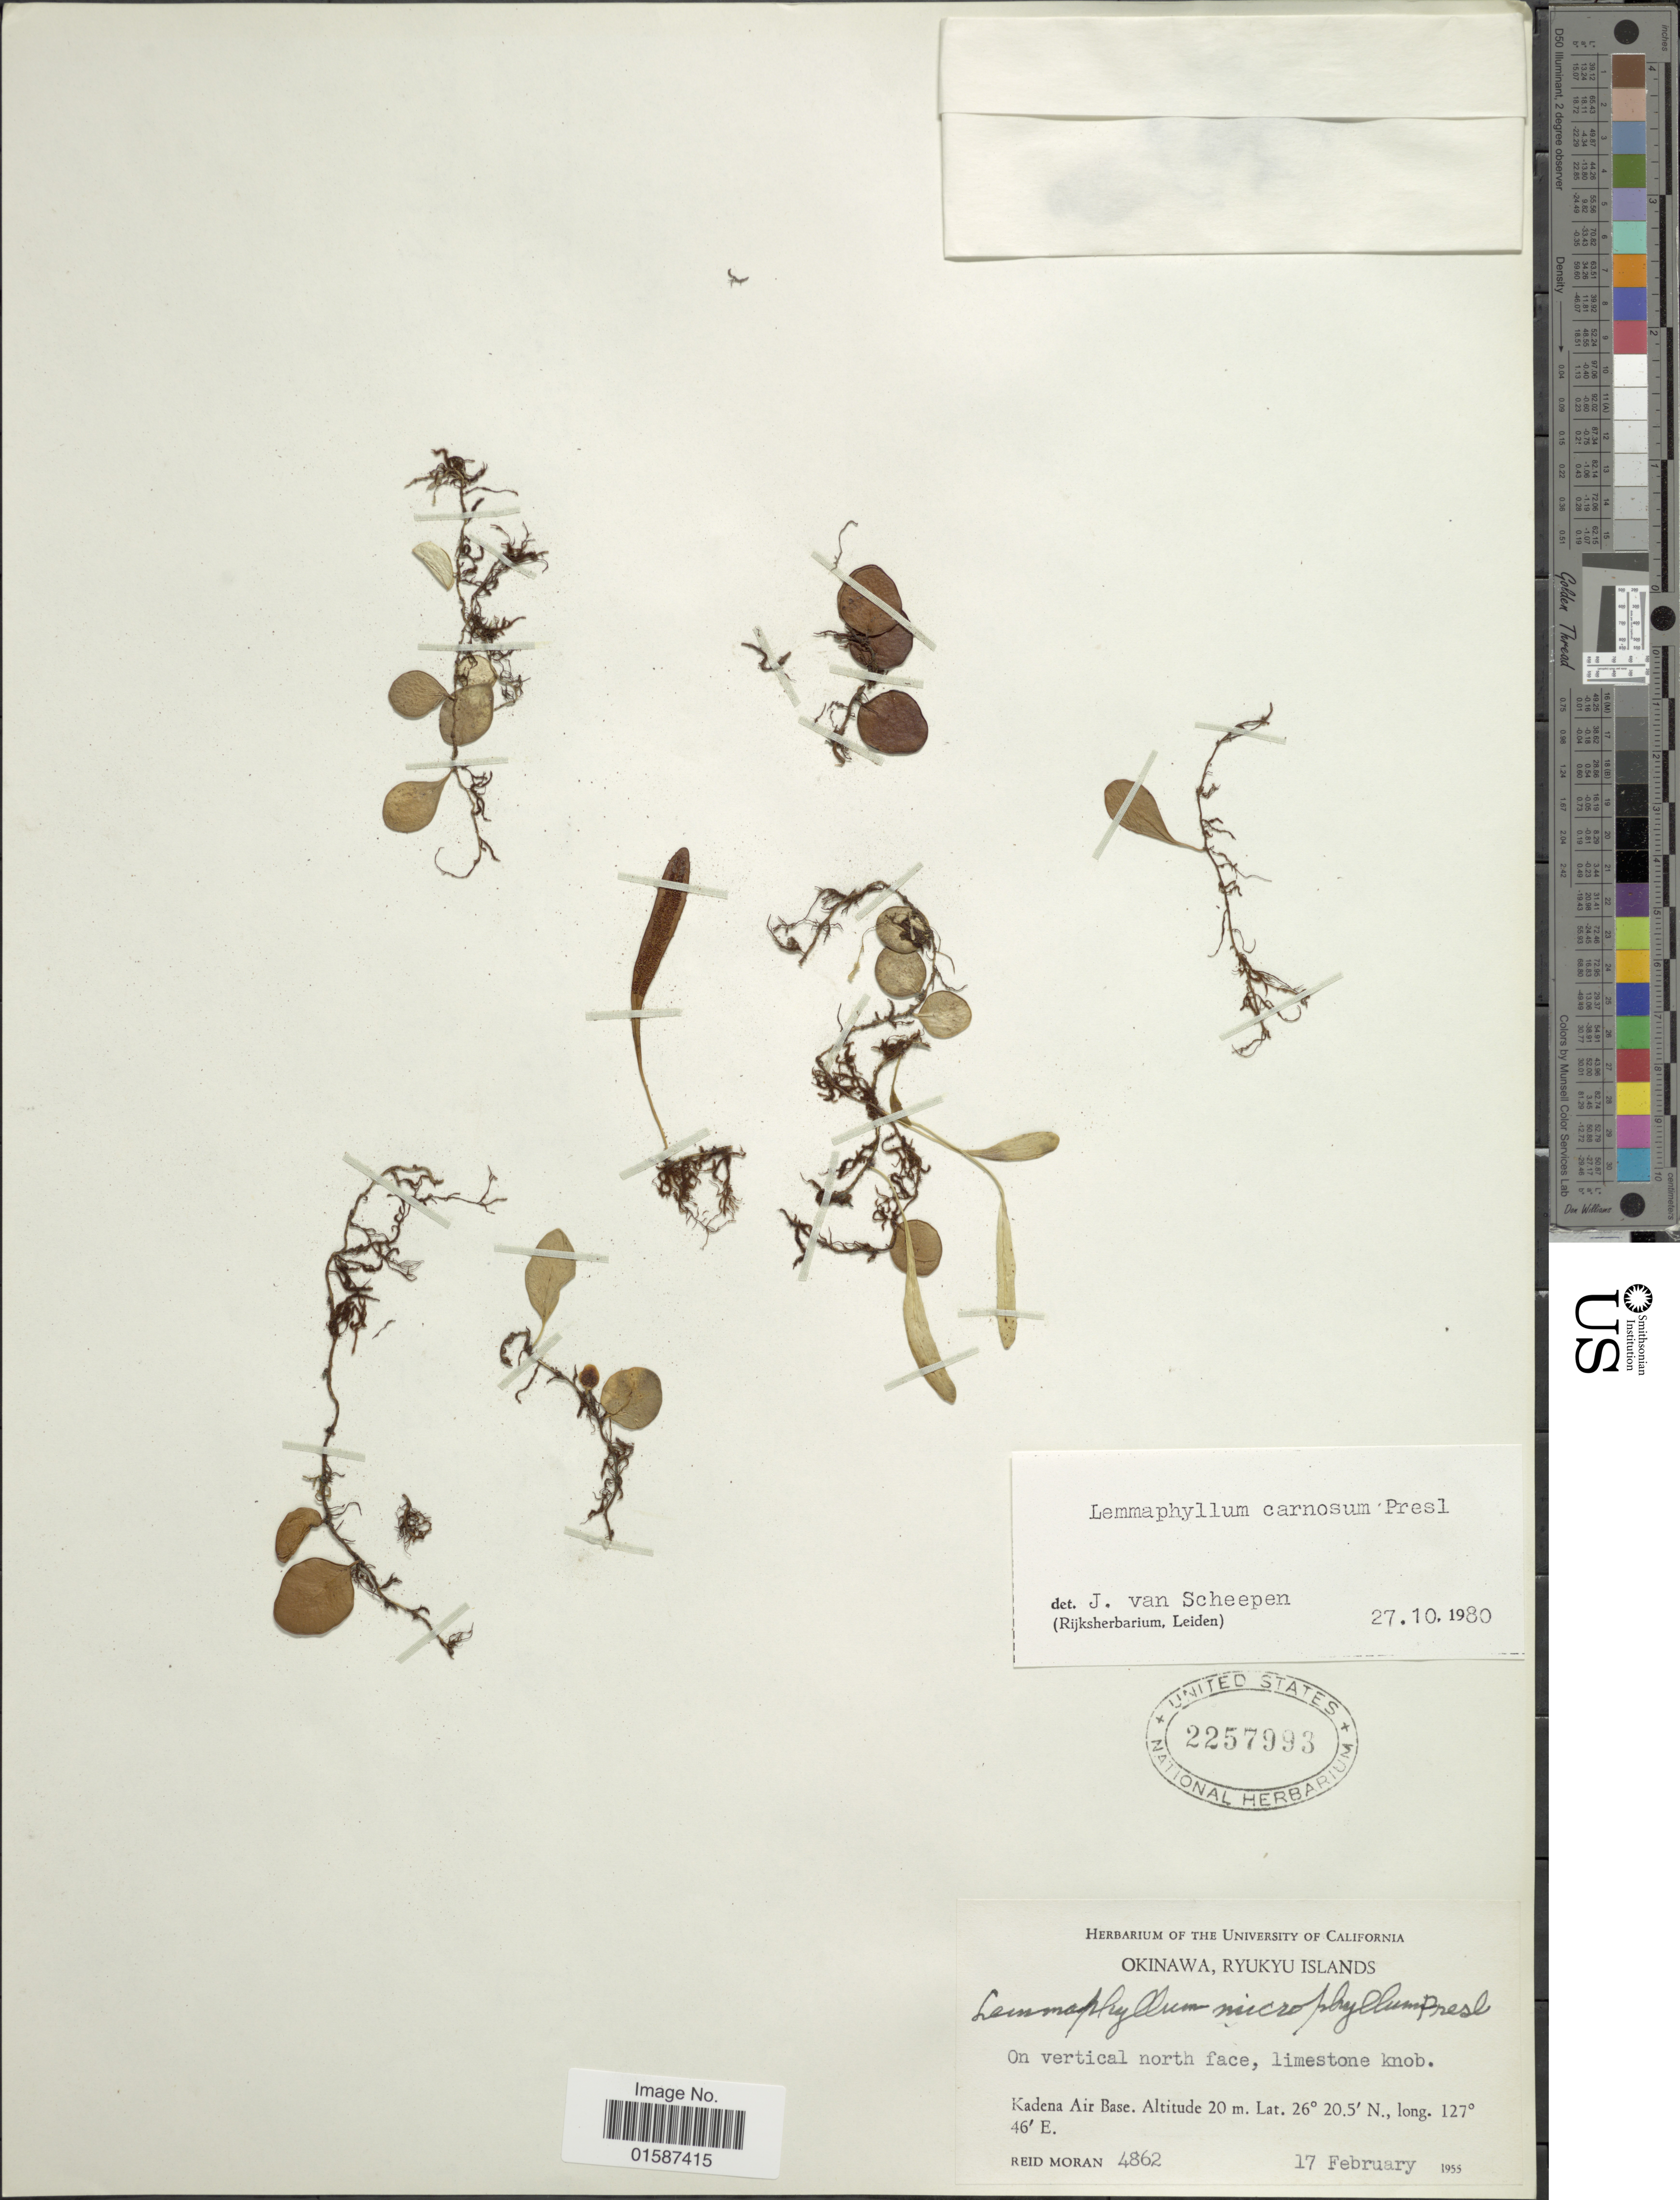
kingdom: Plantae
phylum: Tracheophyta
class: Polypodiopsida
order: Polypodiales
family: Polypodiaceae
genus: Lemmaphyllum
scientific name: Lemmaphyllum microphyllum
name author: C. Presl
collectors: R. V. Moran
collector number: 4862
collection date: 1955-02-17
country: Japan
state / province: Okinawa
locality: Okinawa, Ryukyu Islands, Kadena Air Base, on vertical north face, limestone knob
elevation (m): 20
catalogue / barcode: US 2257993